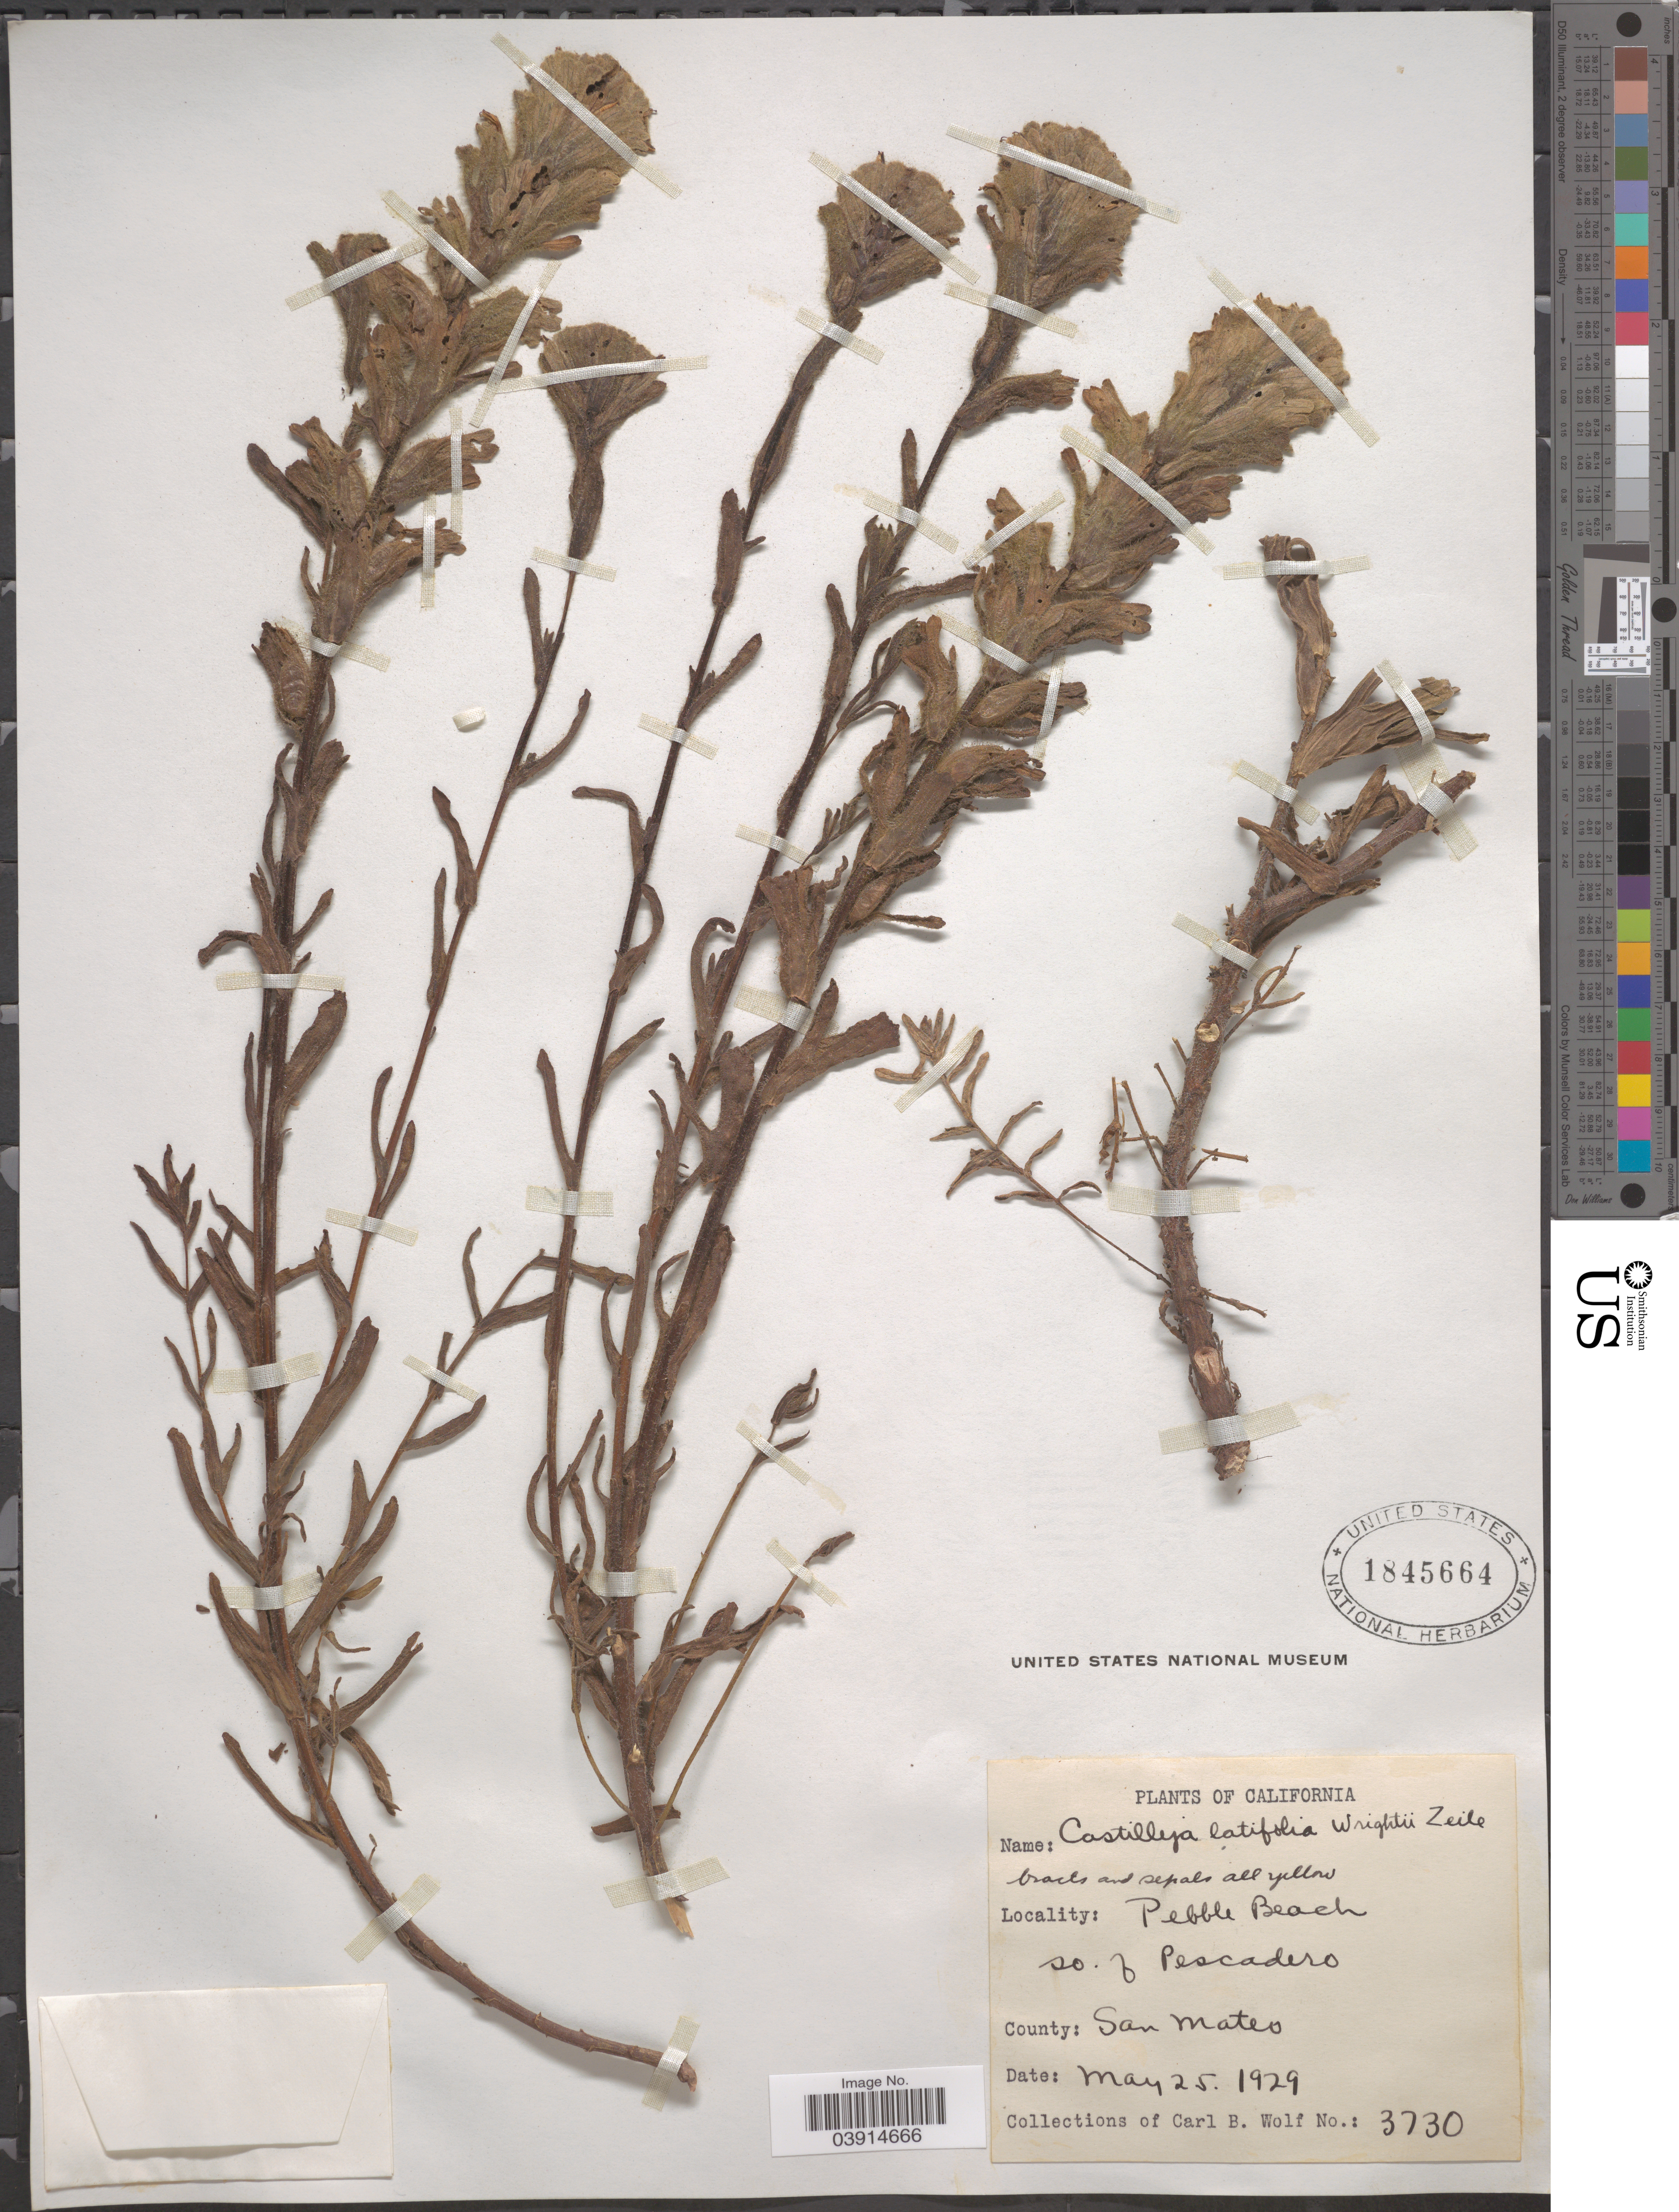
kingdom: Plantae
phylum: Tracheophyta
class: Magnoliopsida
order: Lamiales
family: Orobanchaceae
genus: Castilleja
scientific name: Castilleja sp.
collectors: C. B. Wolf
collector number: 3730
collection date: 1929-05-25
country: United States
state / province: California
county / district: San Mateo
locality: Pebble Beach. so. of Pescadero. County: San Mateo.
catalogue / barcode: US 1845664